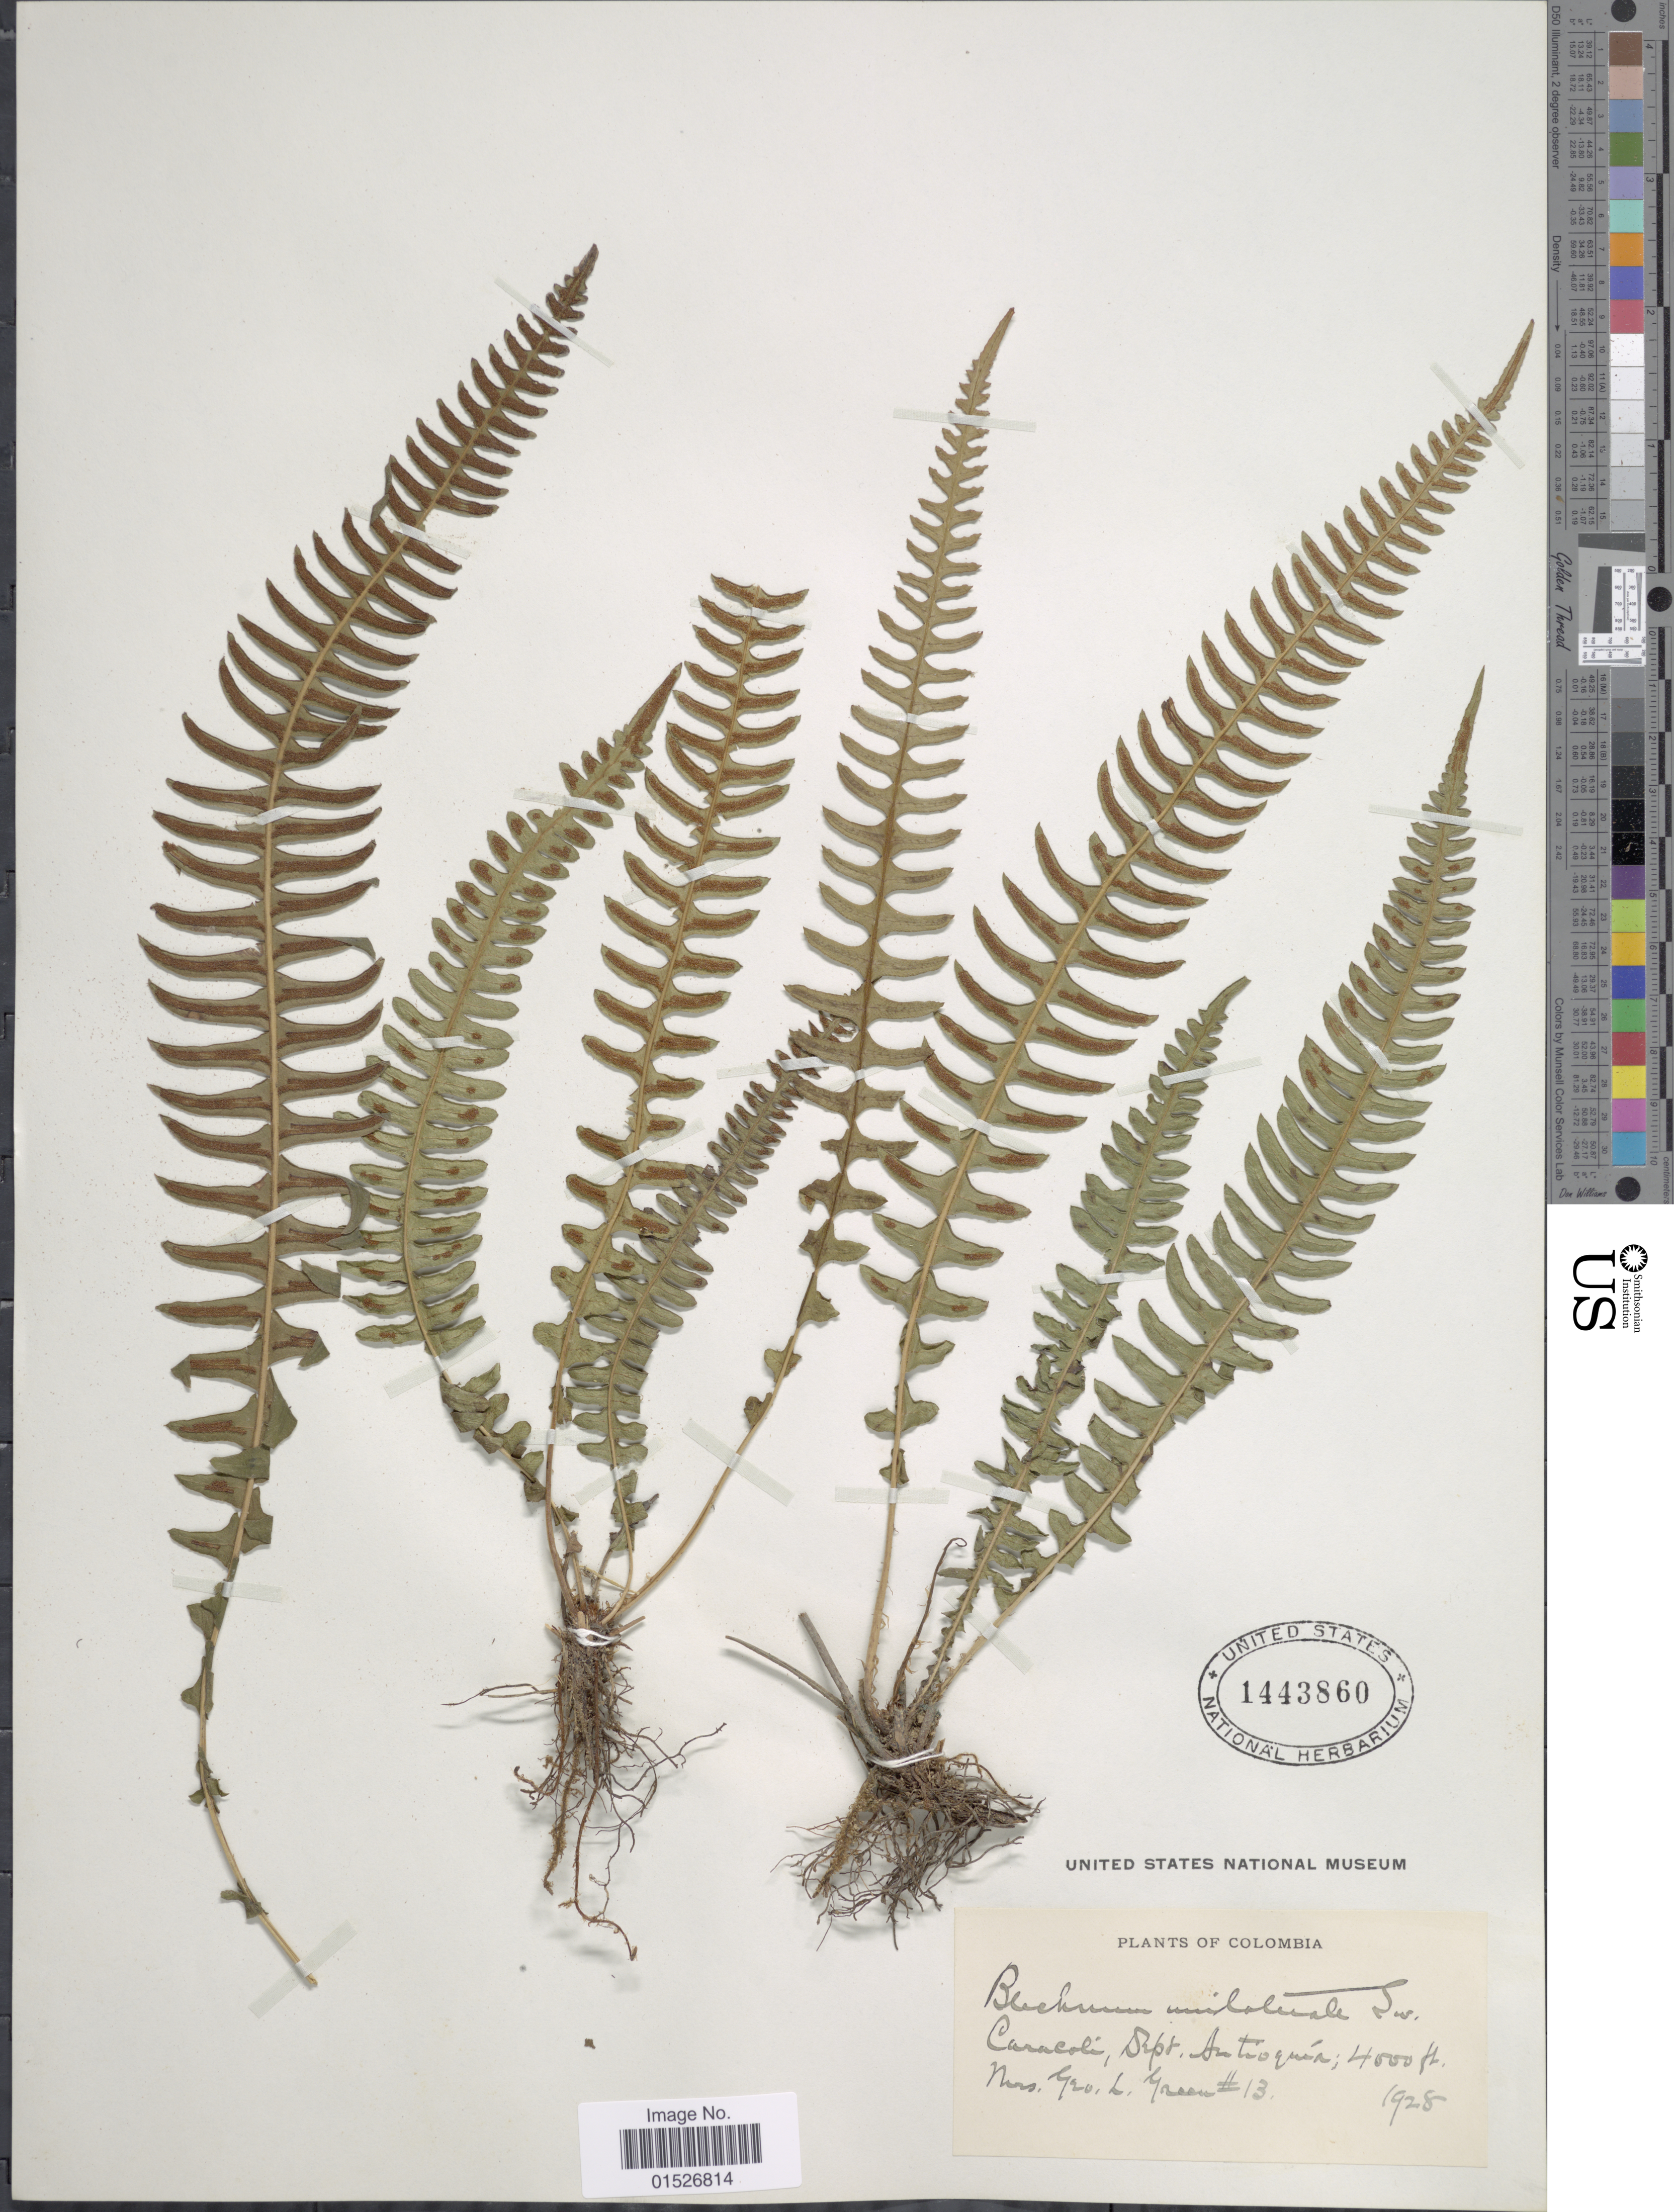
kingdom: Plantae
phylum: Tracheophyta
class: Polypodiopsida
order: Polypodiales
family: Blechnaceae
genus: Blechnum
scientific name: Blechnum polypodioides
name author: Raddi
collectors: G. Green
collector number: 13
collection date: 1928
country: Colombia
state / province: Antioquia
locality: Caracoli, Dept. Antioquia.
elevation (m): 1219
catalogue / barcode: US 1443860